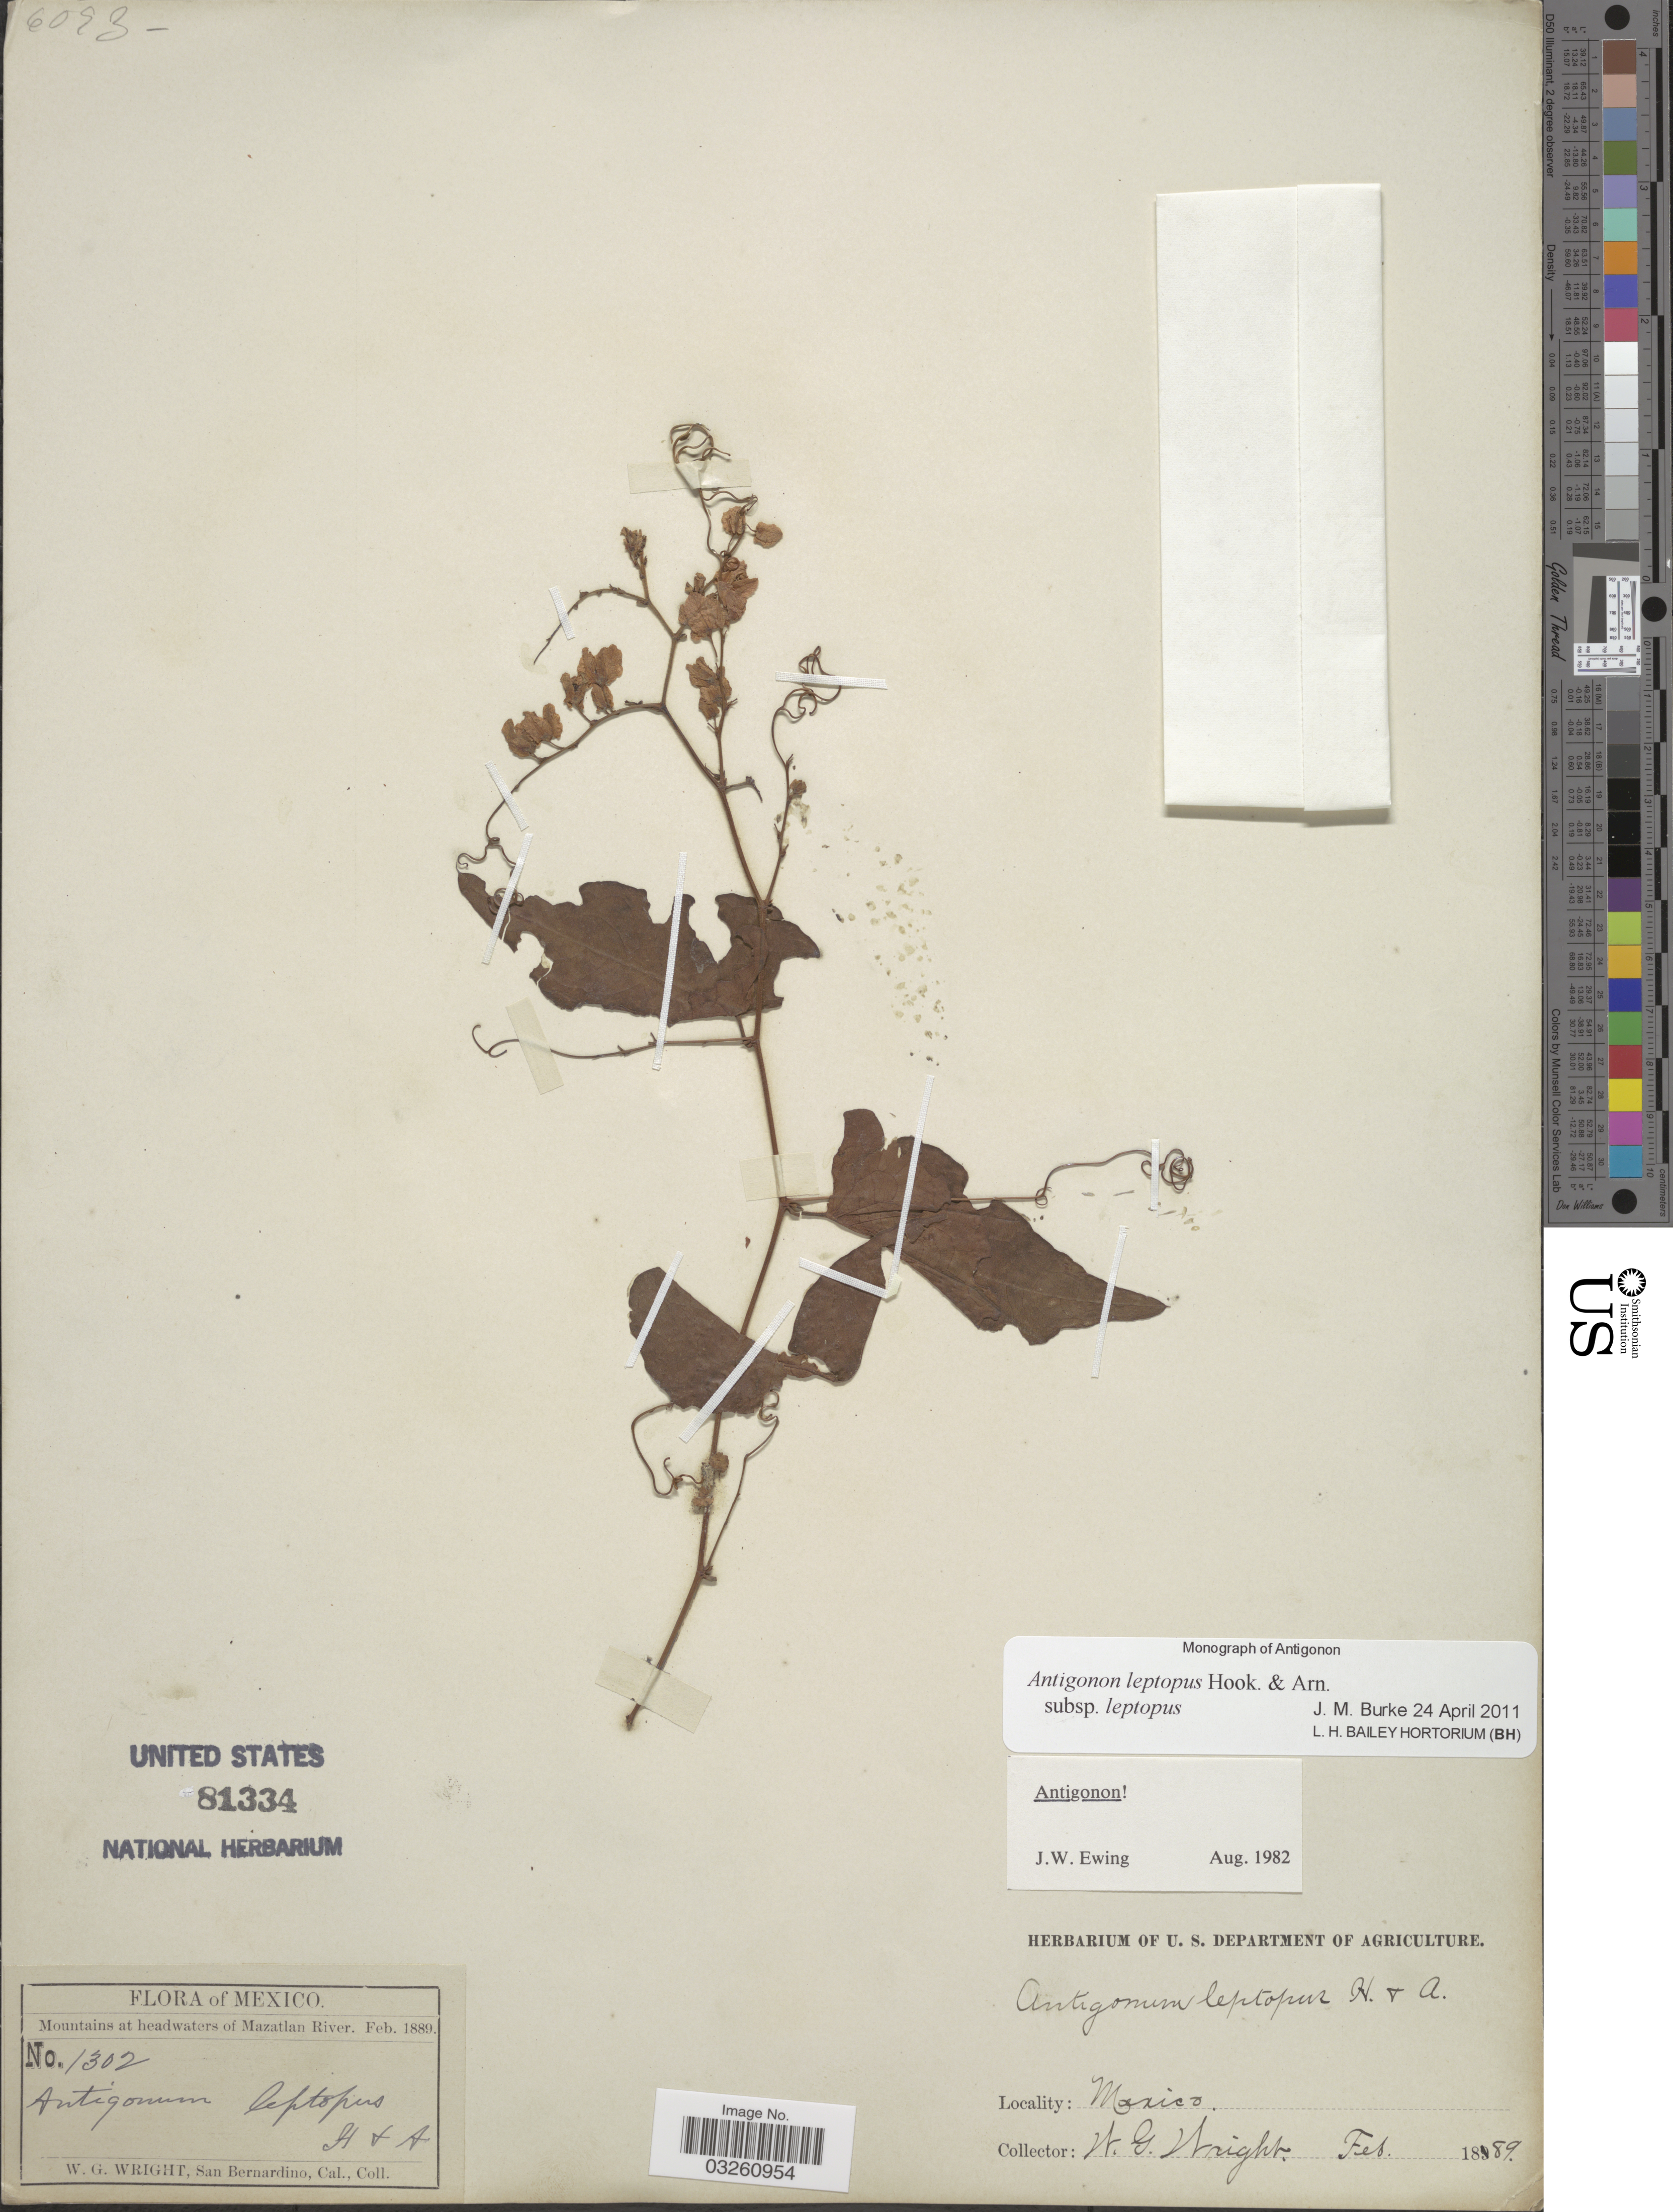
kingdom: Plantae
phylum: Tracheophyta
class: Magnoliopsida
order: Caryophyllales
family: Polygonaceae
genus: Antigonon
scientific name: Antigonon leptopus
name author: Hook. & Arn.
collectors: W. G. Wright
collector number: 1302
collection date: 1889-02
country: Mexico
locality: Mountains at headwaters of Mazatlan River.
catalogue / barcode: US 81334